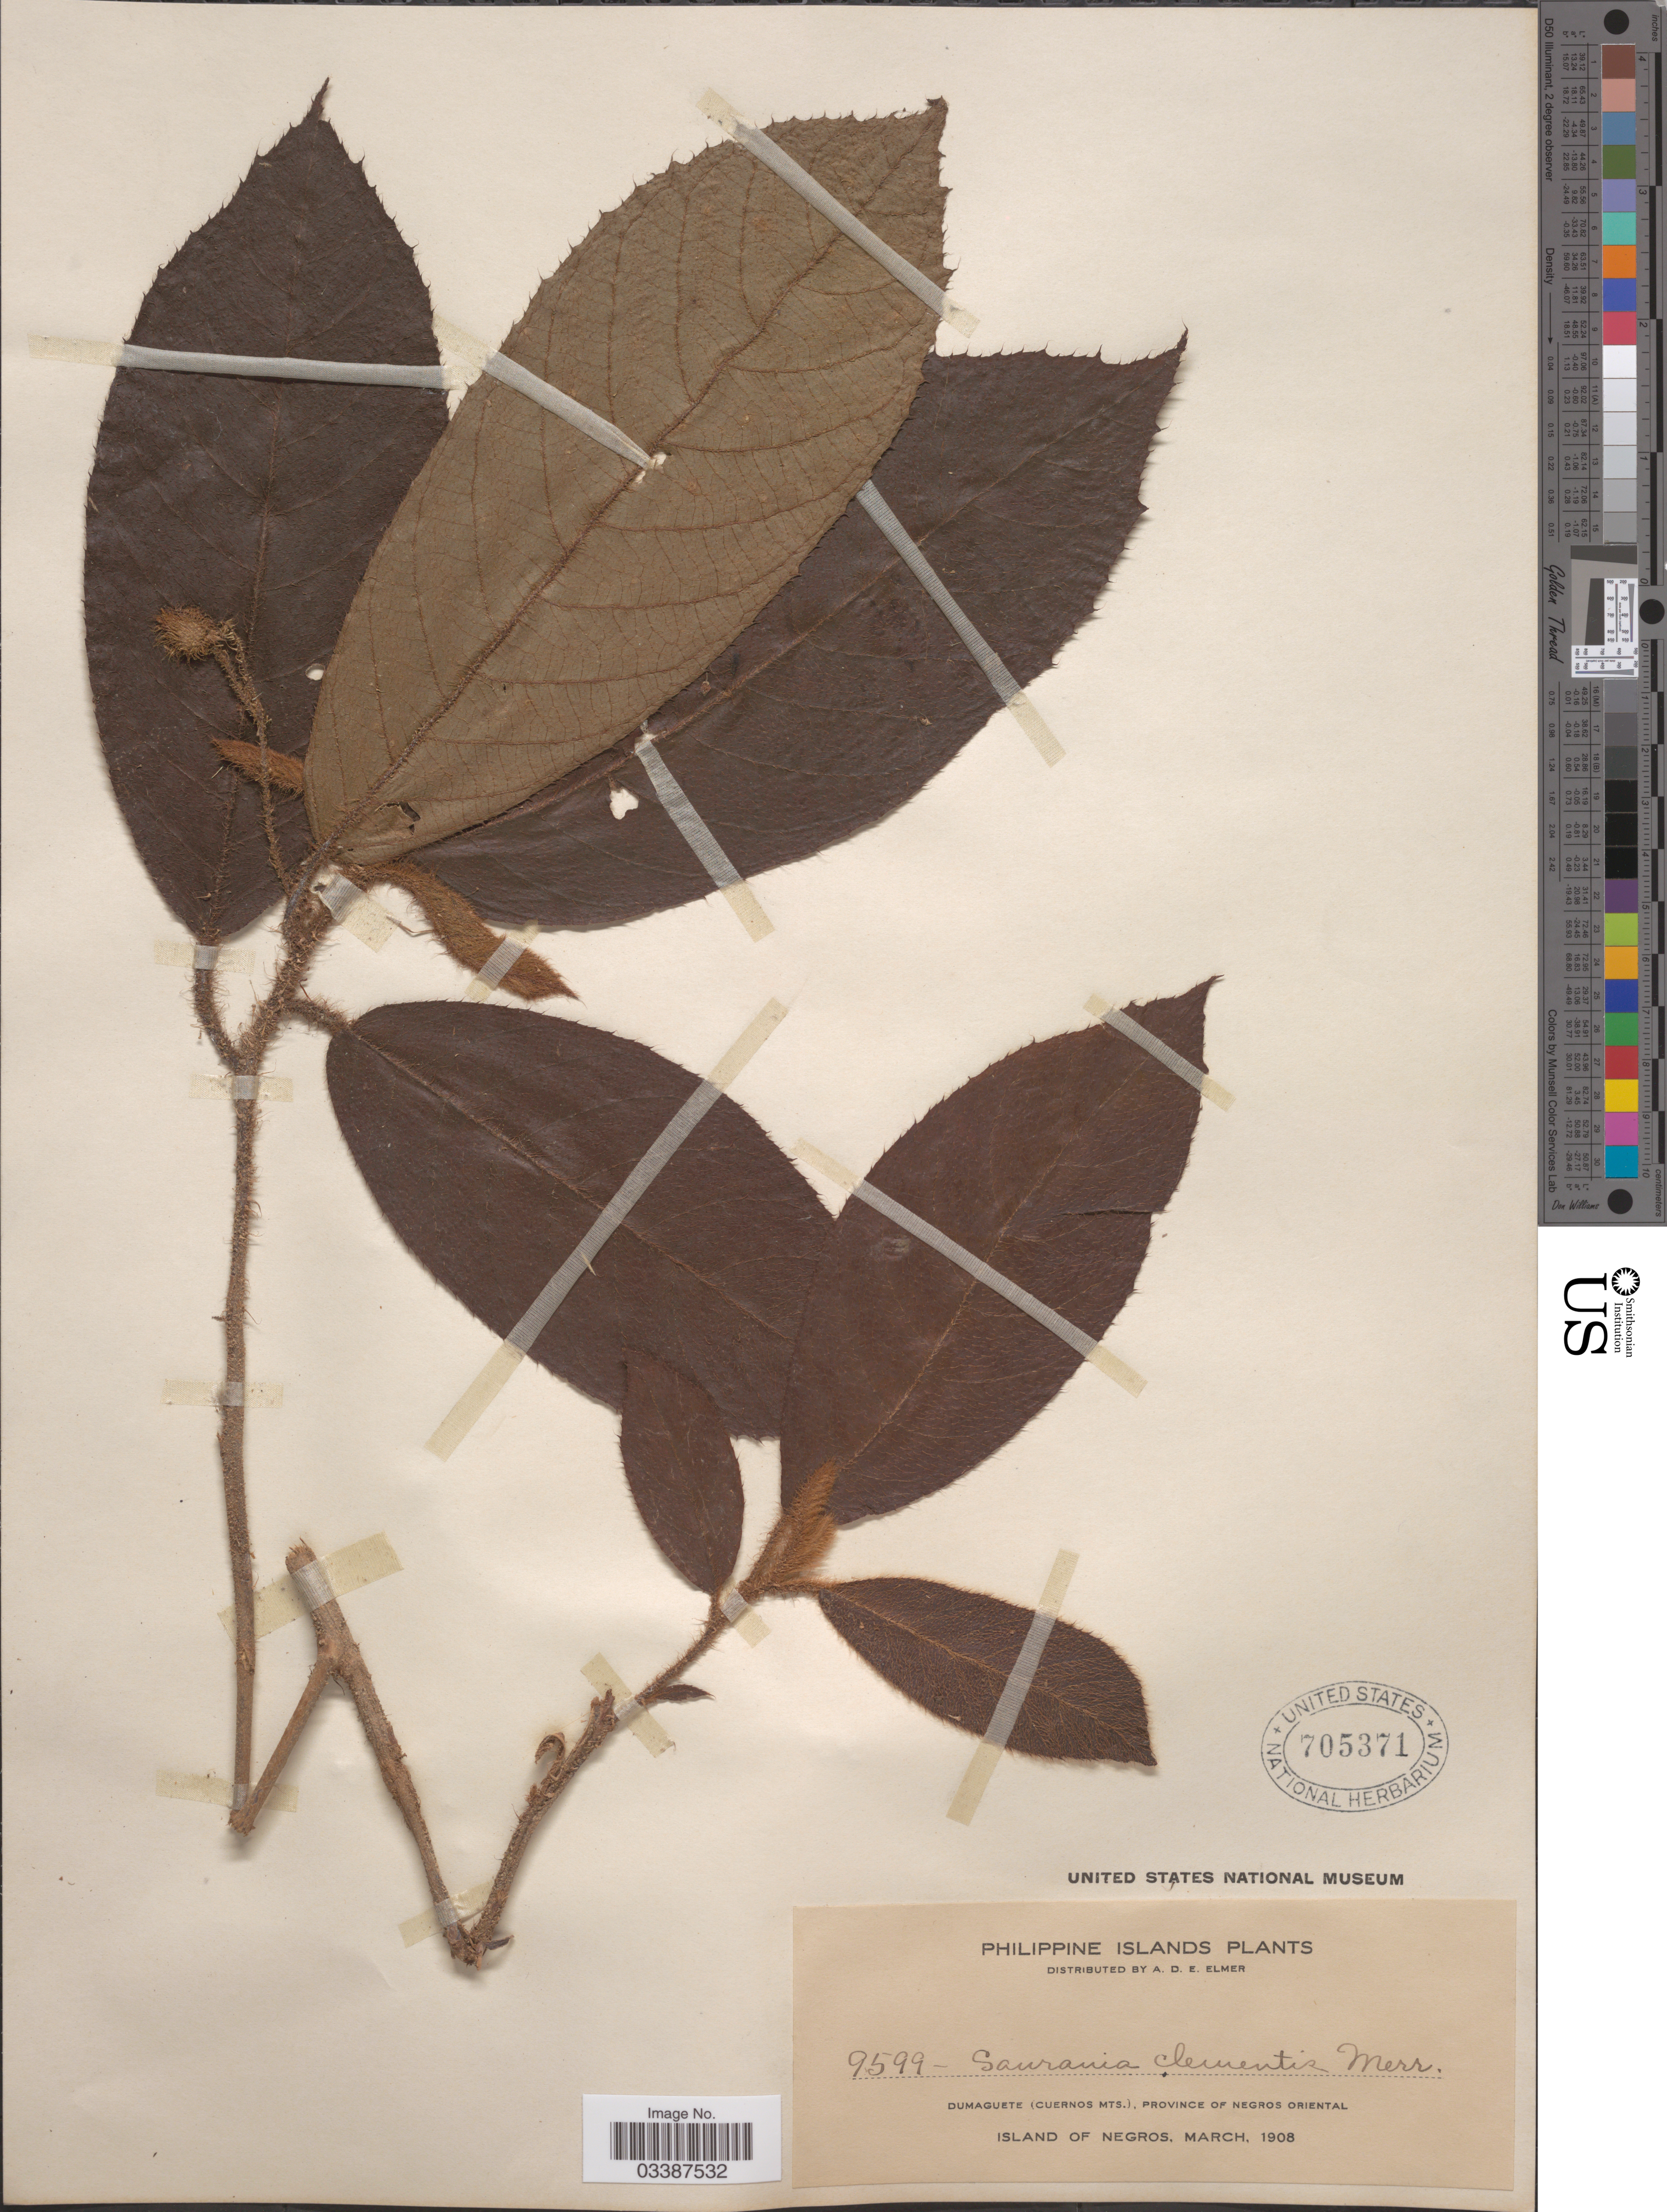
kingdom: Plantae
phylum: Tracheophyta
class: Magnoliopsida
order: Ericales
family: Actinidiaceae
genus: Saurauia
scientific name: Saurauia clementis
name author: Merr.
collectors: A. D. E. Elmer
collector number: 9599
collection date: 1908-03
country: Philippines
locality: Philippine Islands, Dumaguete (Cuernos Mts.), Province of Negros Oriental, Island of Negros.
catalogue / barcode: US 705371